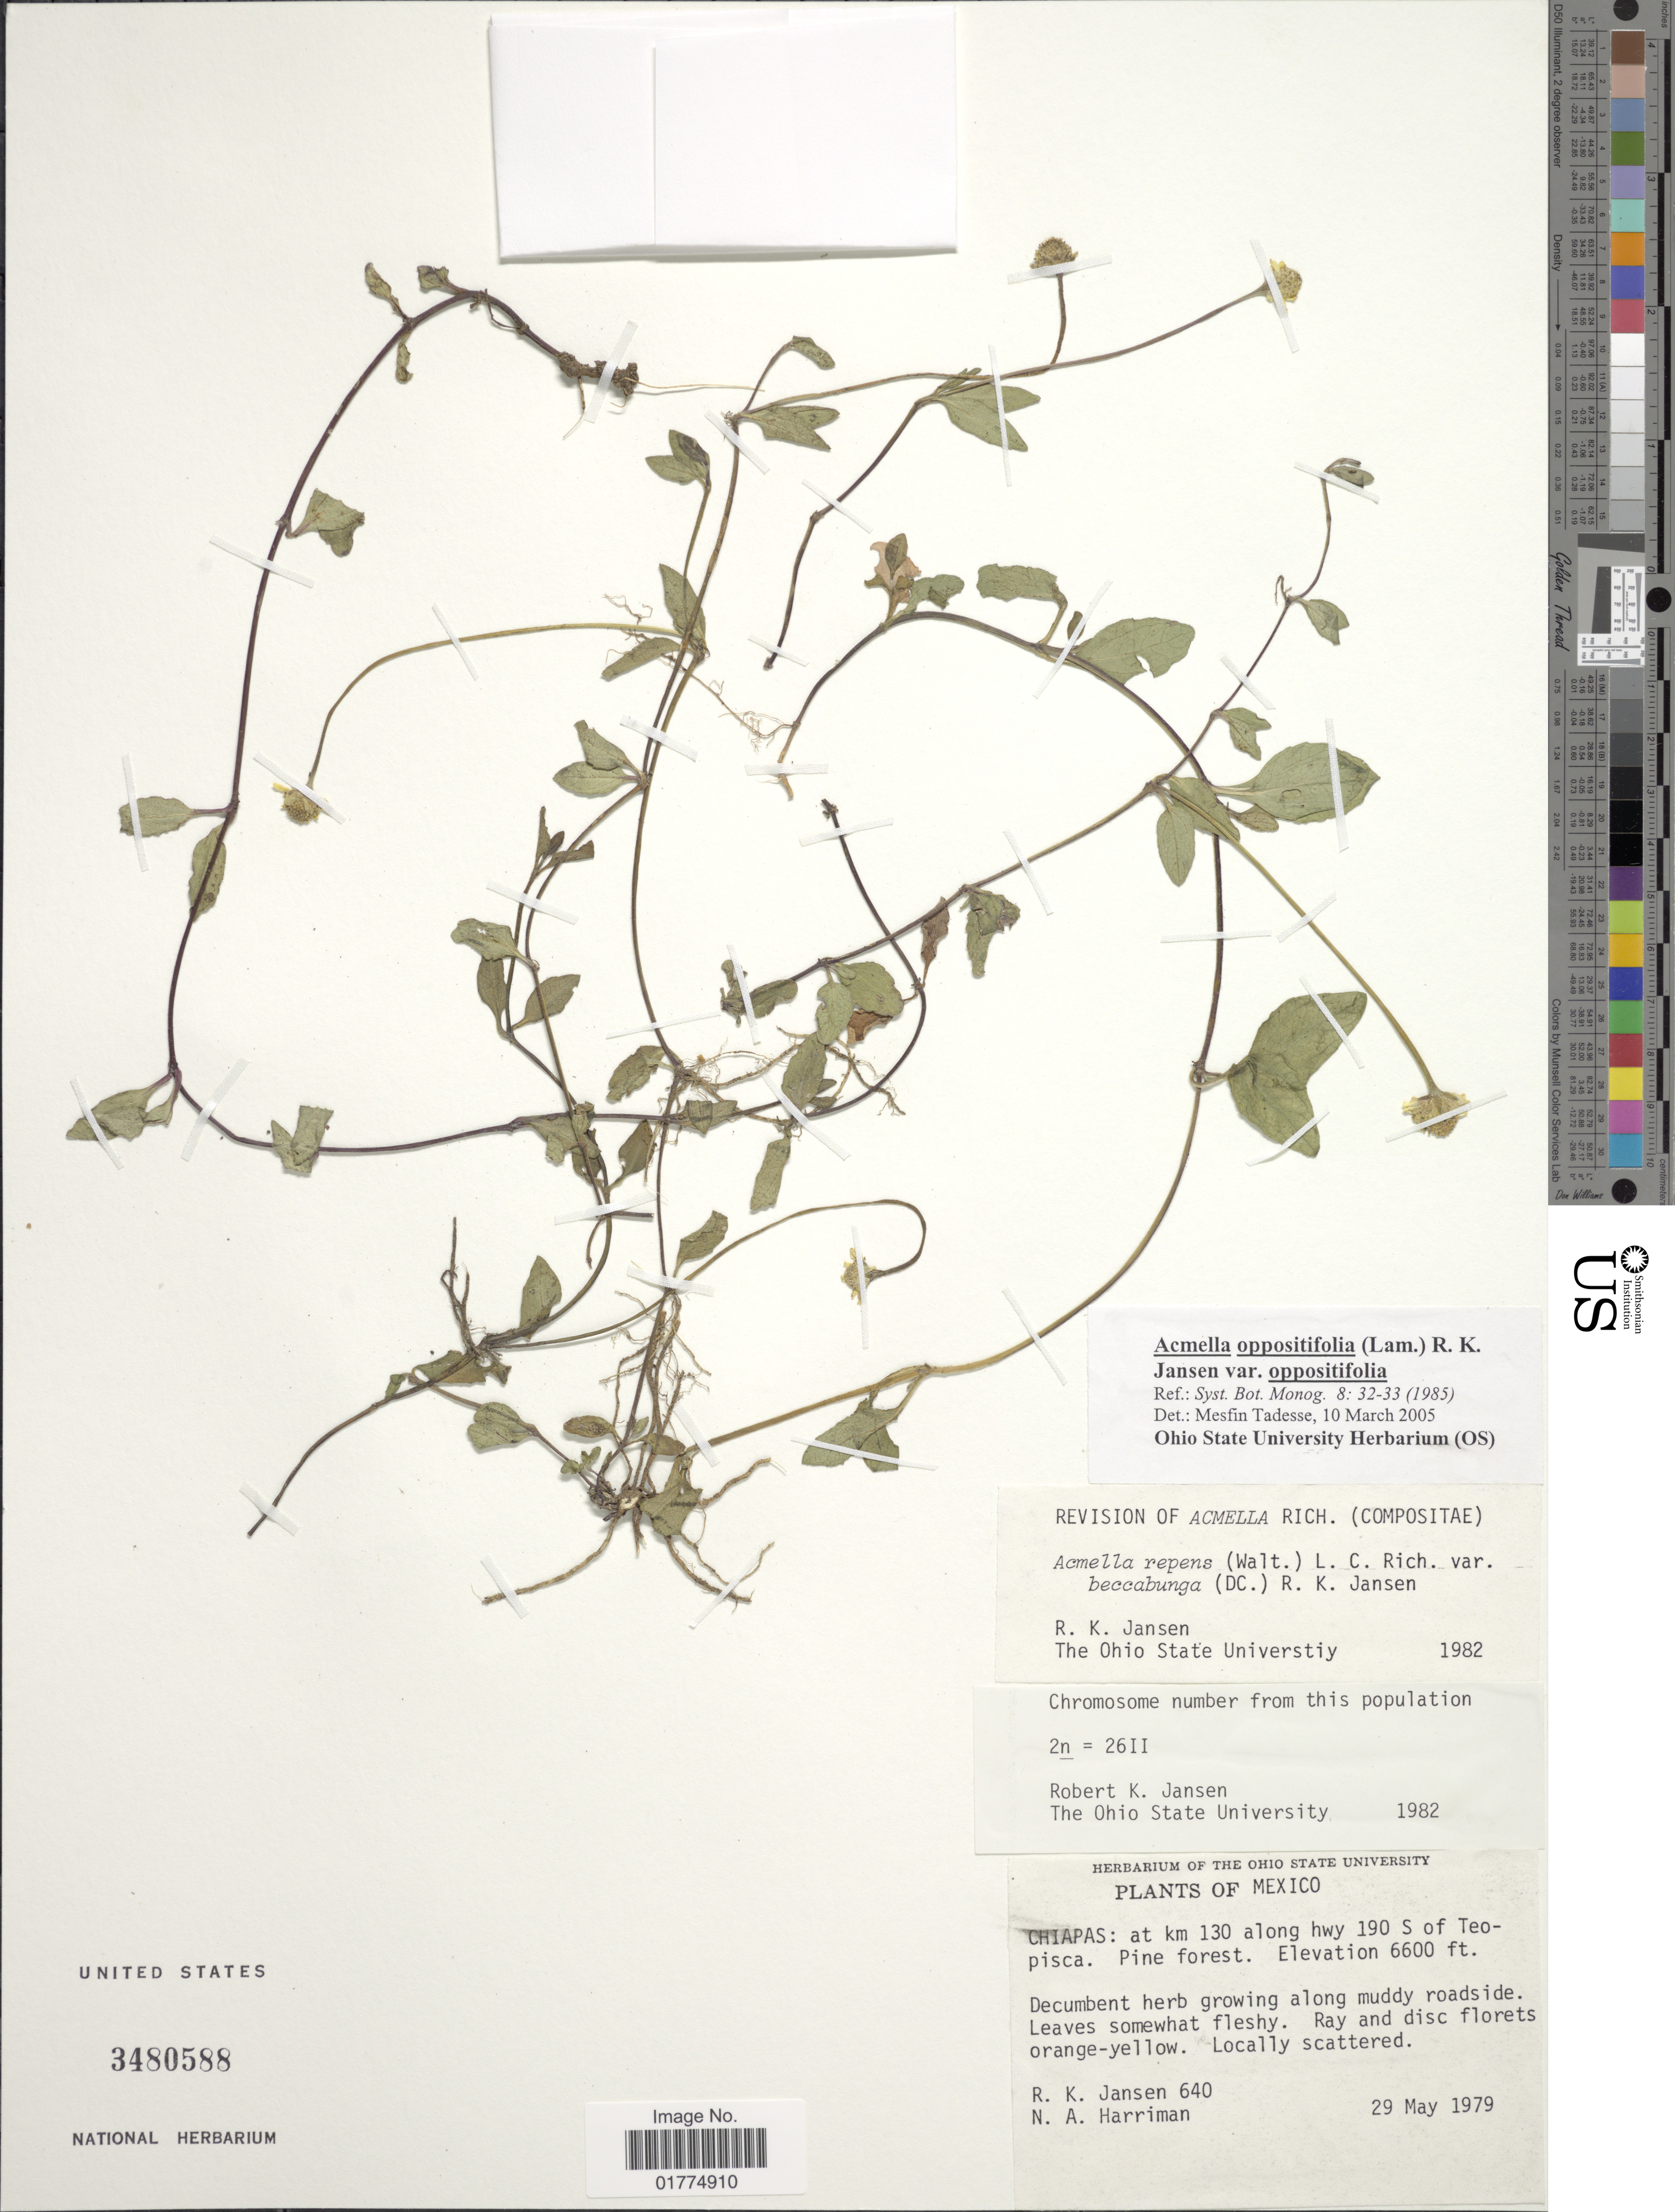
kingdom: Plantae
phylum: Tracheophyta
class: Magnoliopsida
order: Asterales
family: Asteraceae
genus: Acmella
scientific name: Acmella repens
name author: (Walter) Rich.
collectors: R. K. Jansen & N. A. Harriman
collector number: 640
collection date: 1979-05-29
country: Mexico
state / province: Chiapas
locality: Chiapas: at km 130 along hwy 190 S of Teopisca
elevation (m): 2012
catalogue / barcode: US 3480588